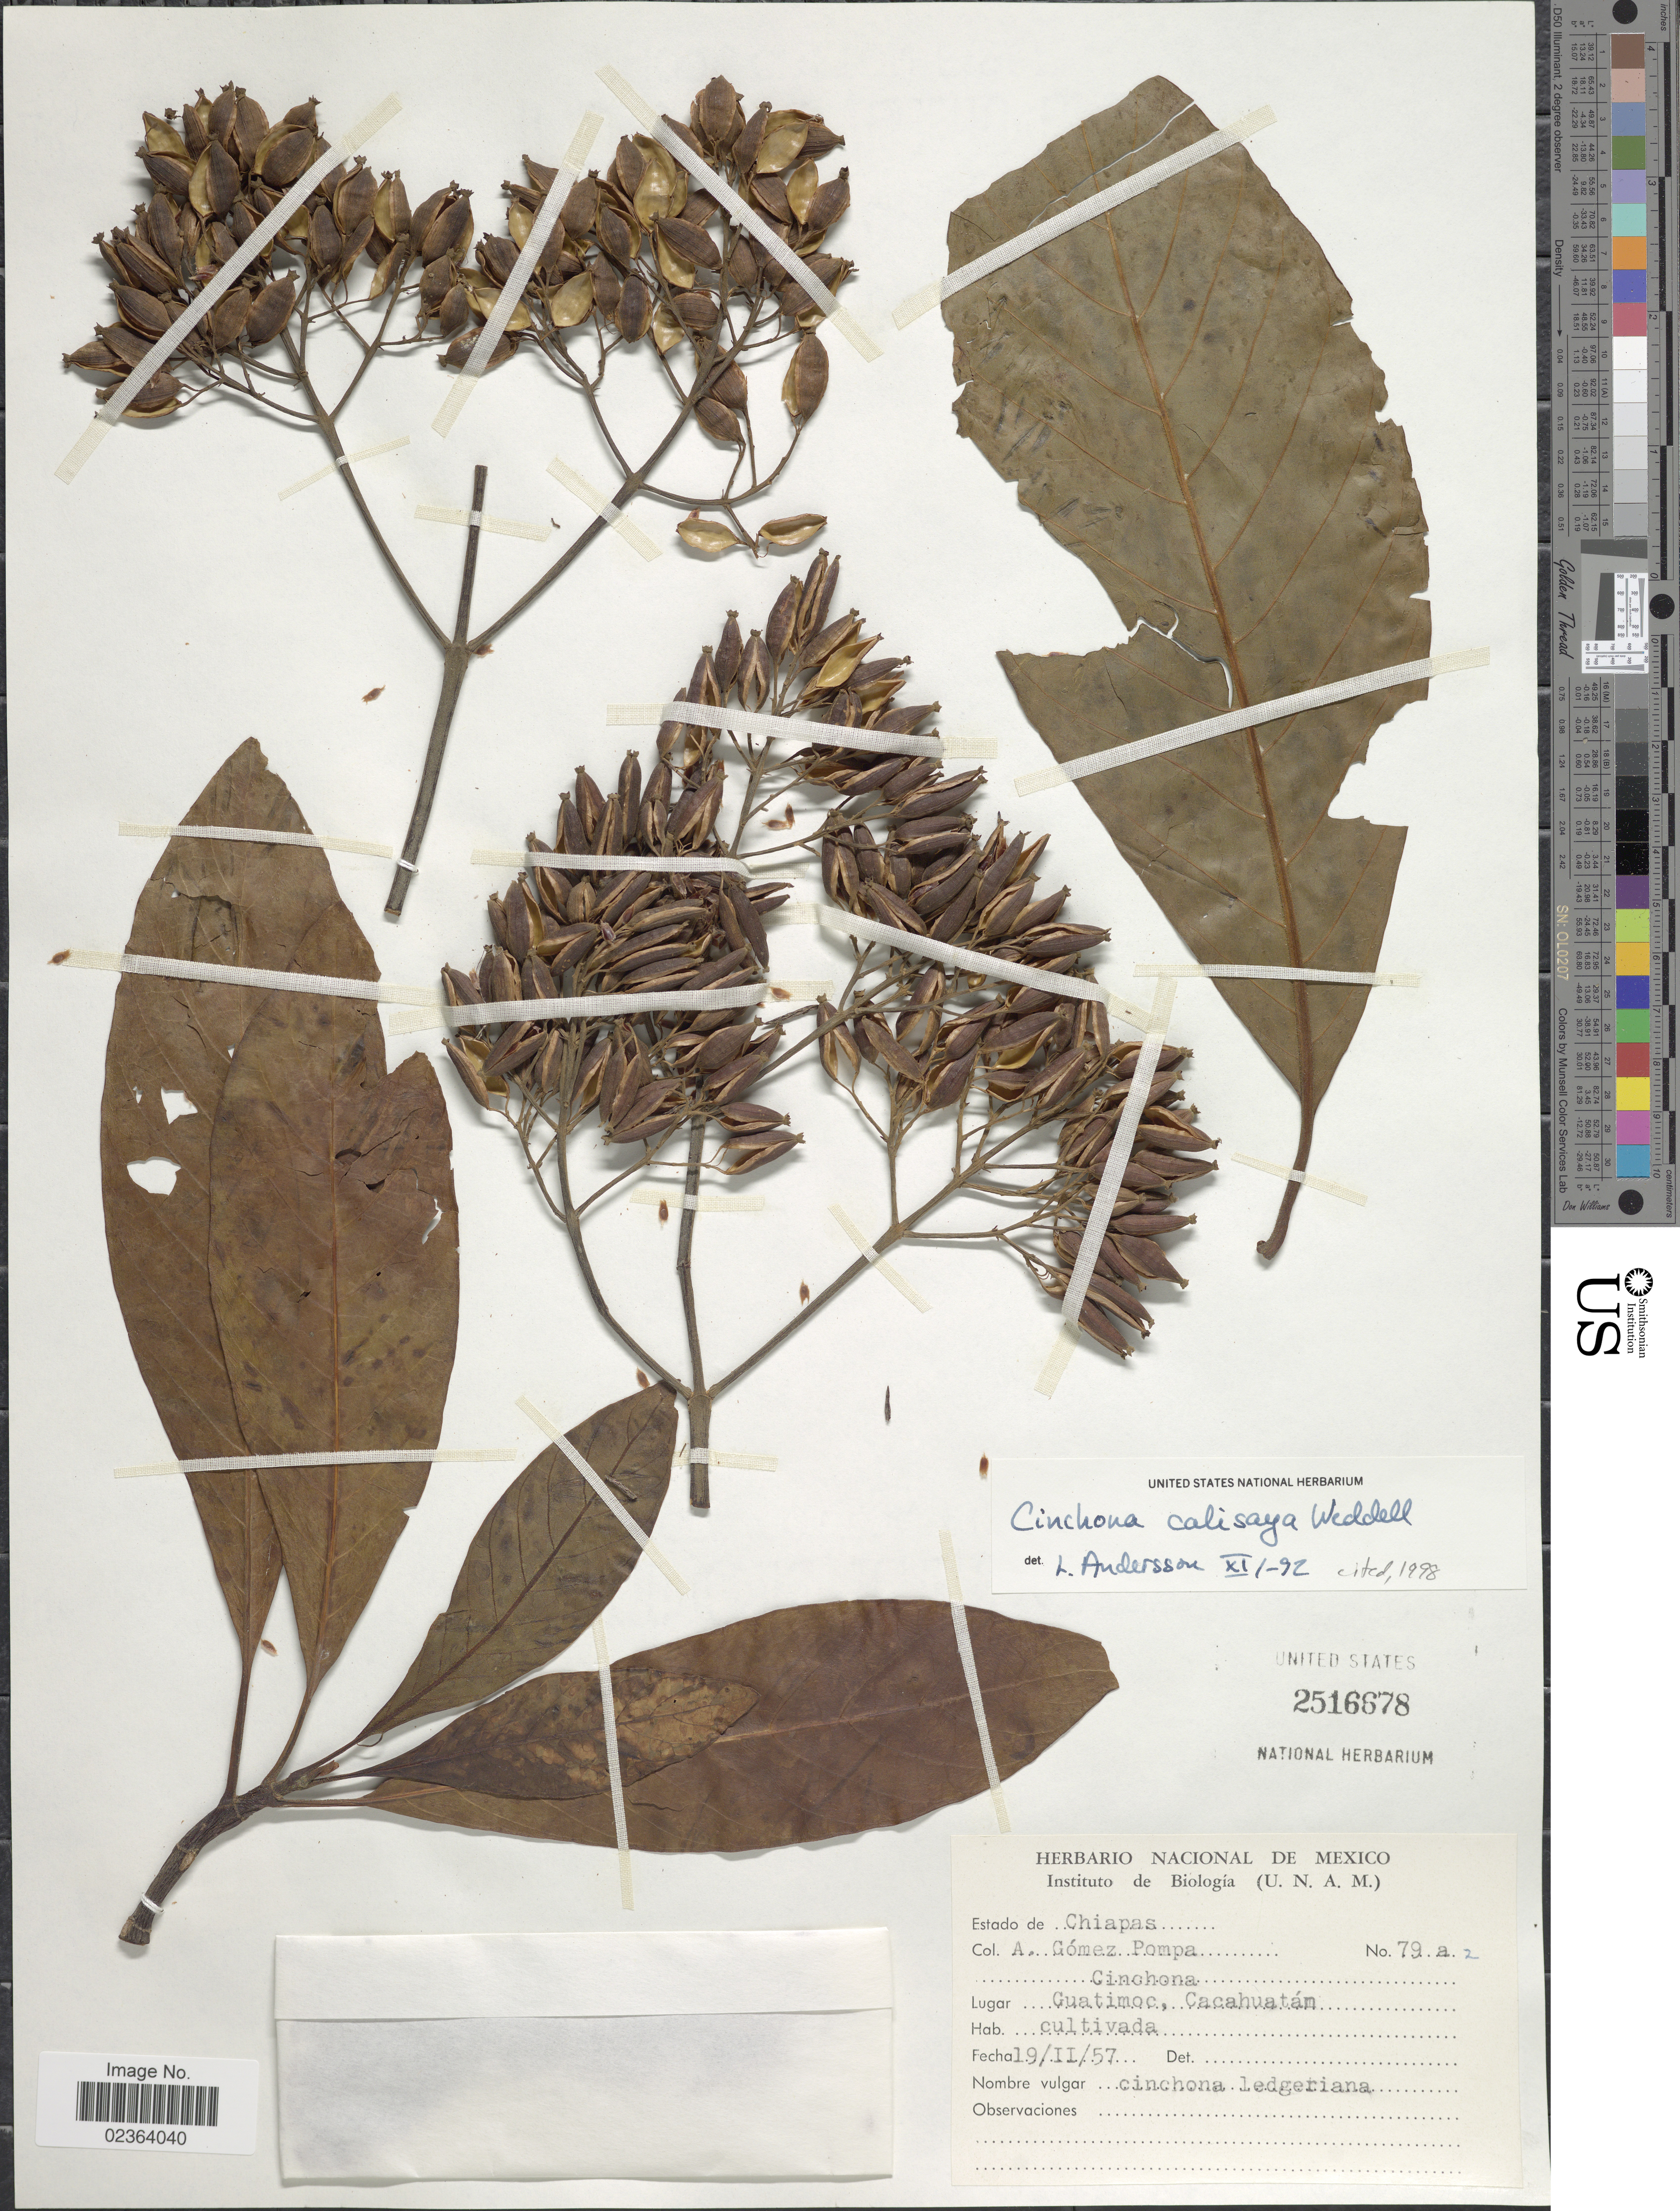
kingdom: Plantae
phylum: Tracheophyta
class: Magnoliopsida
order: Gentianales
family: Rubiaceae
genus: Cinchona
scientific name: Cinchona calisaya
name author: Wedd.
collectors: A. Gómez Pompa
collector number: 79a2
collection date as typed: Transcribed d/m/y: 19/2/57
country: Mexico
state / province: Chiapas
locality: Estado de Chiapas, Guatimoc, Cacahuatam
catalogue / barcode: US 2516678